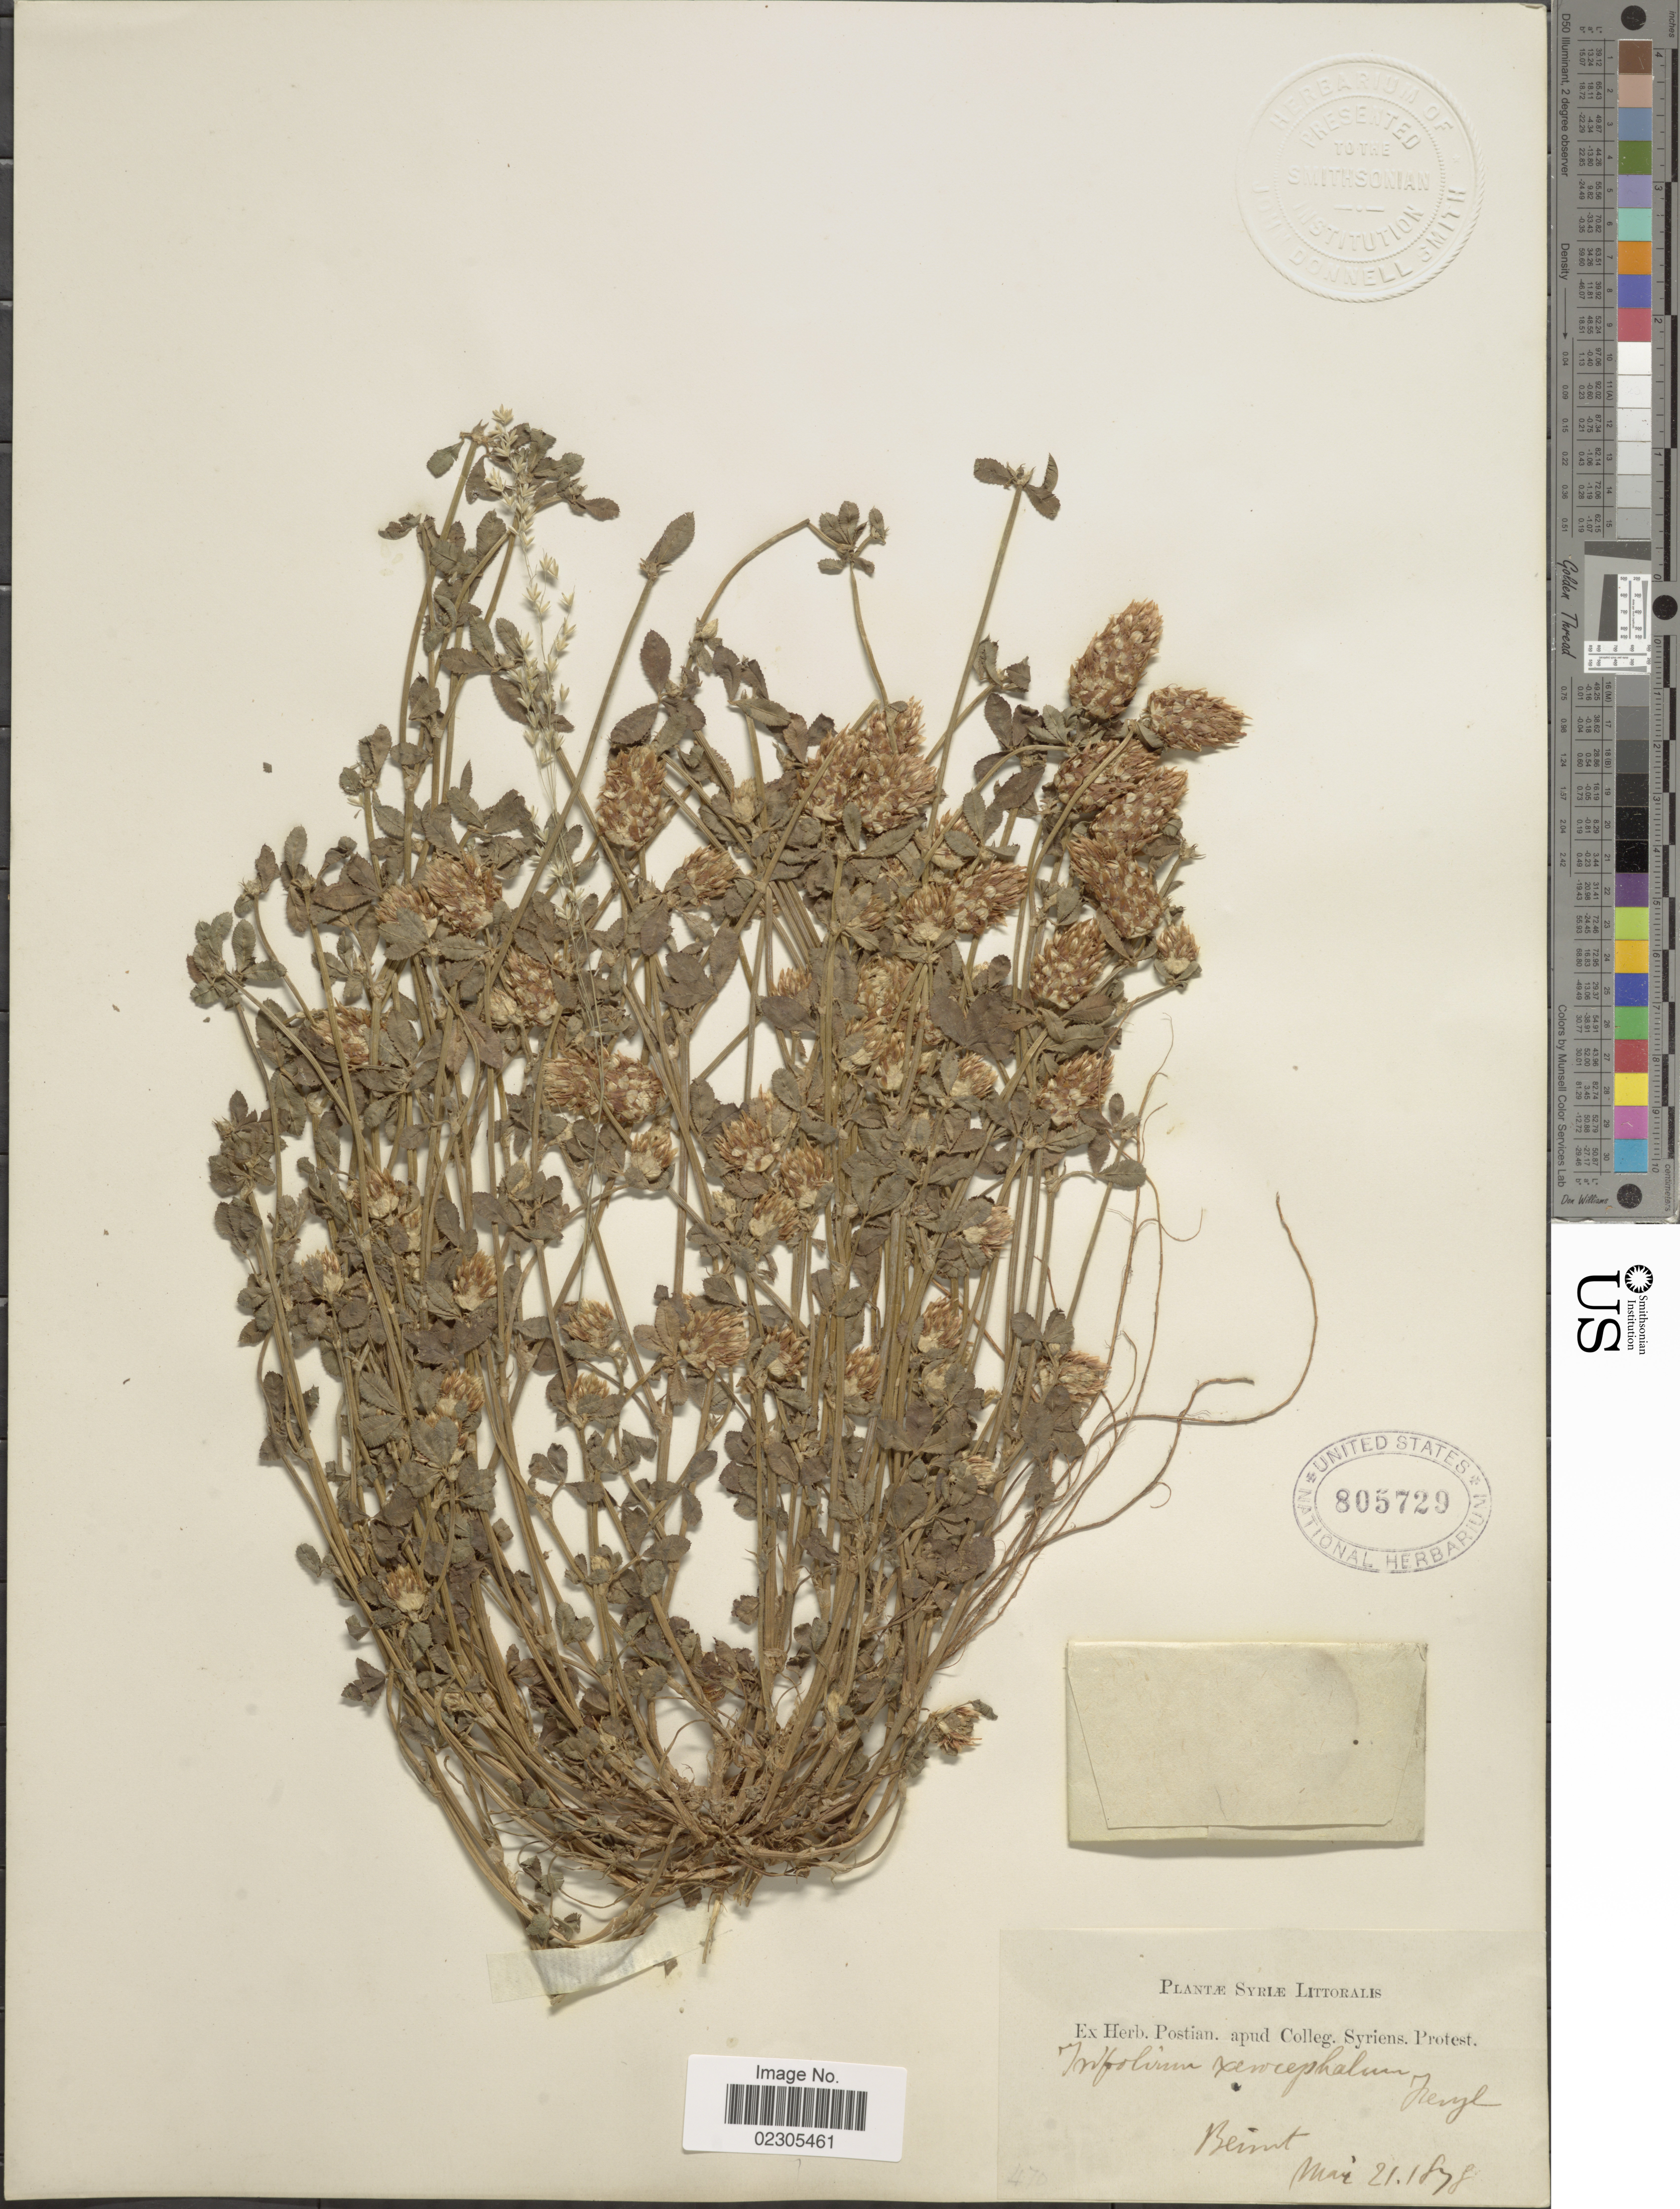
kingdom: Plantae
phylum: Tracheophyta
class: Magnoliopsida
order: Fabales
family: Fabaceae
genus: Trifolium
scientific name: Trifolium xerocephalum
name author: Fenzl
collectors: ex herb. Postian. apud Colleg. Syriens. Protest. USE "Fannie P. A. Shepard" (10308853) AS PRIMARY COLLECTOR INSTEAD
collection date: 1878-03-21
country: Syria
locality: Benit [interpreted]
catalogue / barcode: US 805729